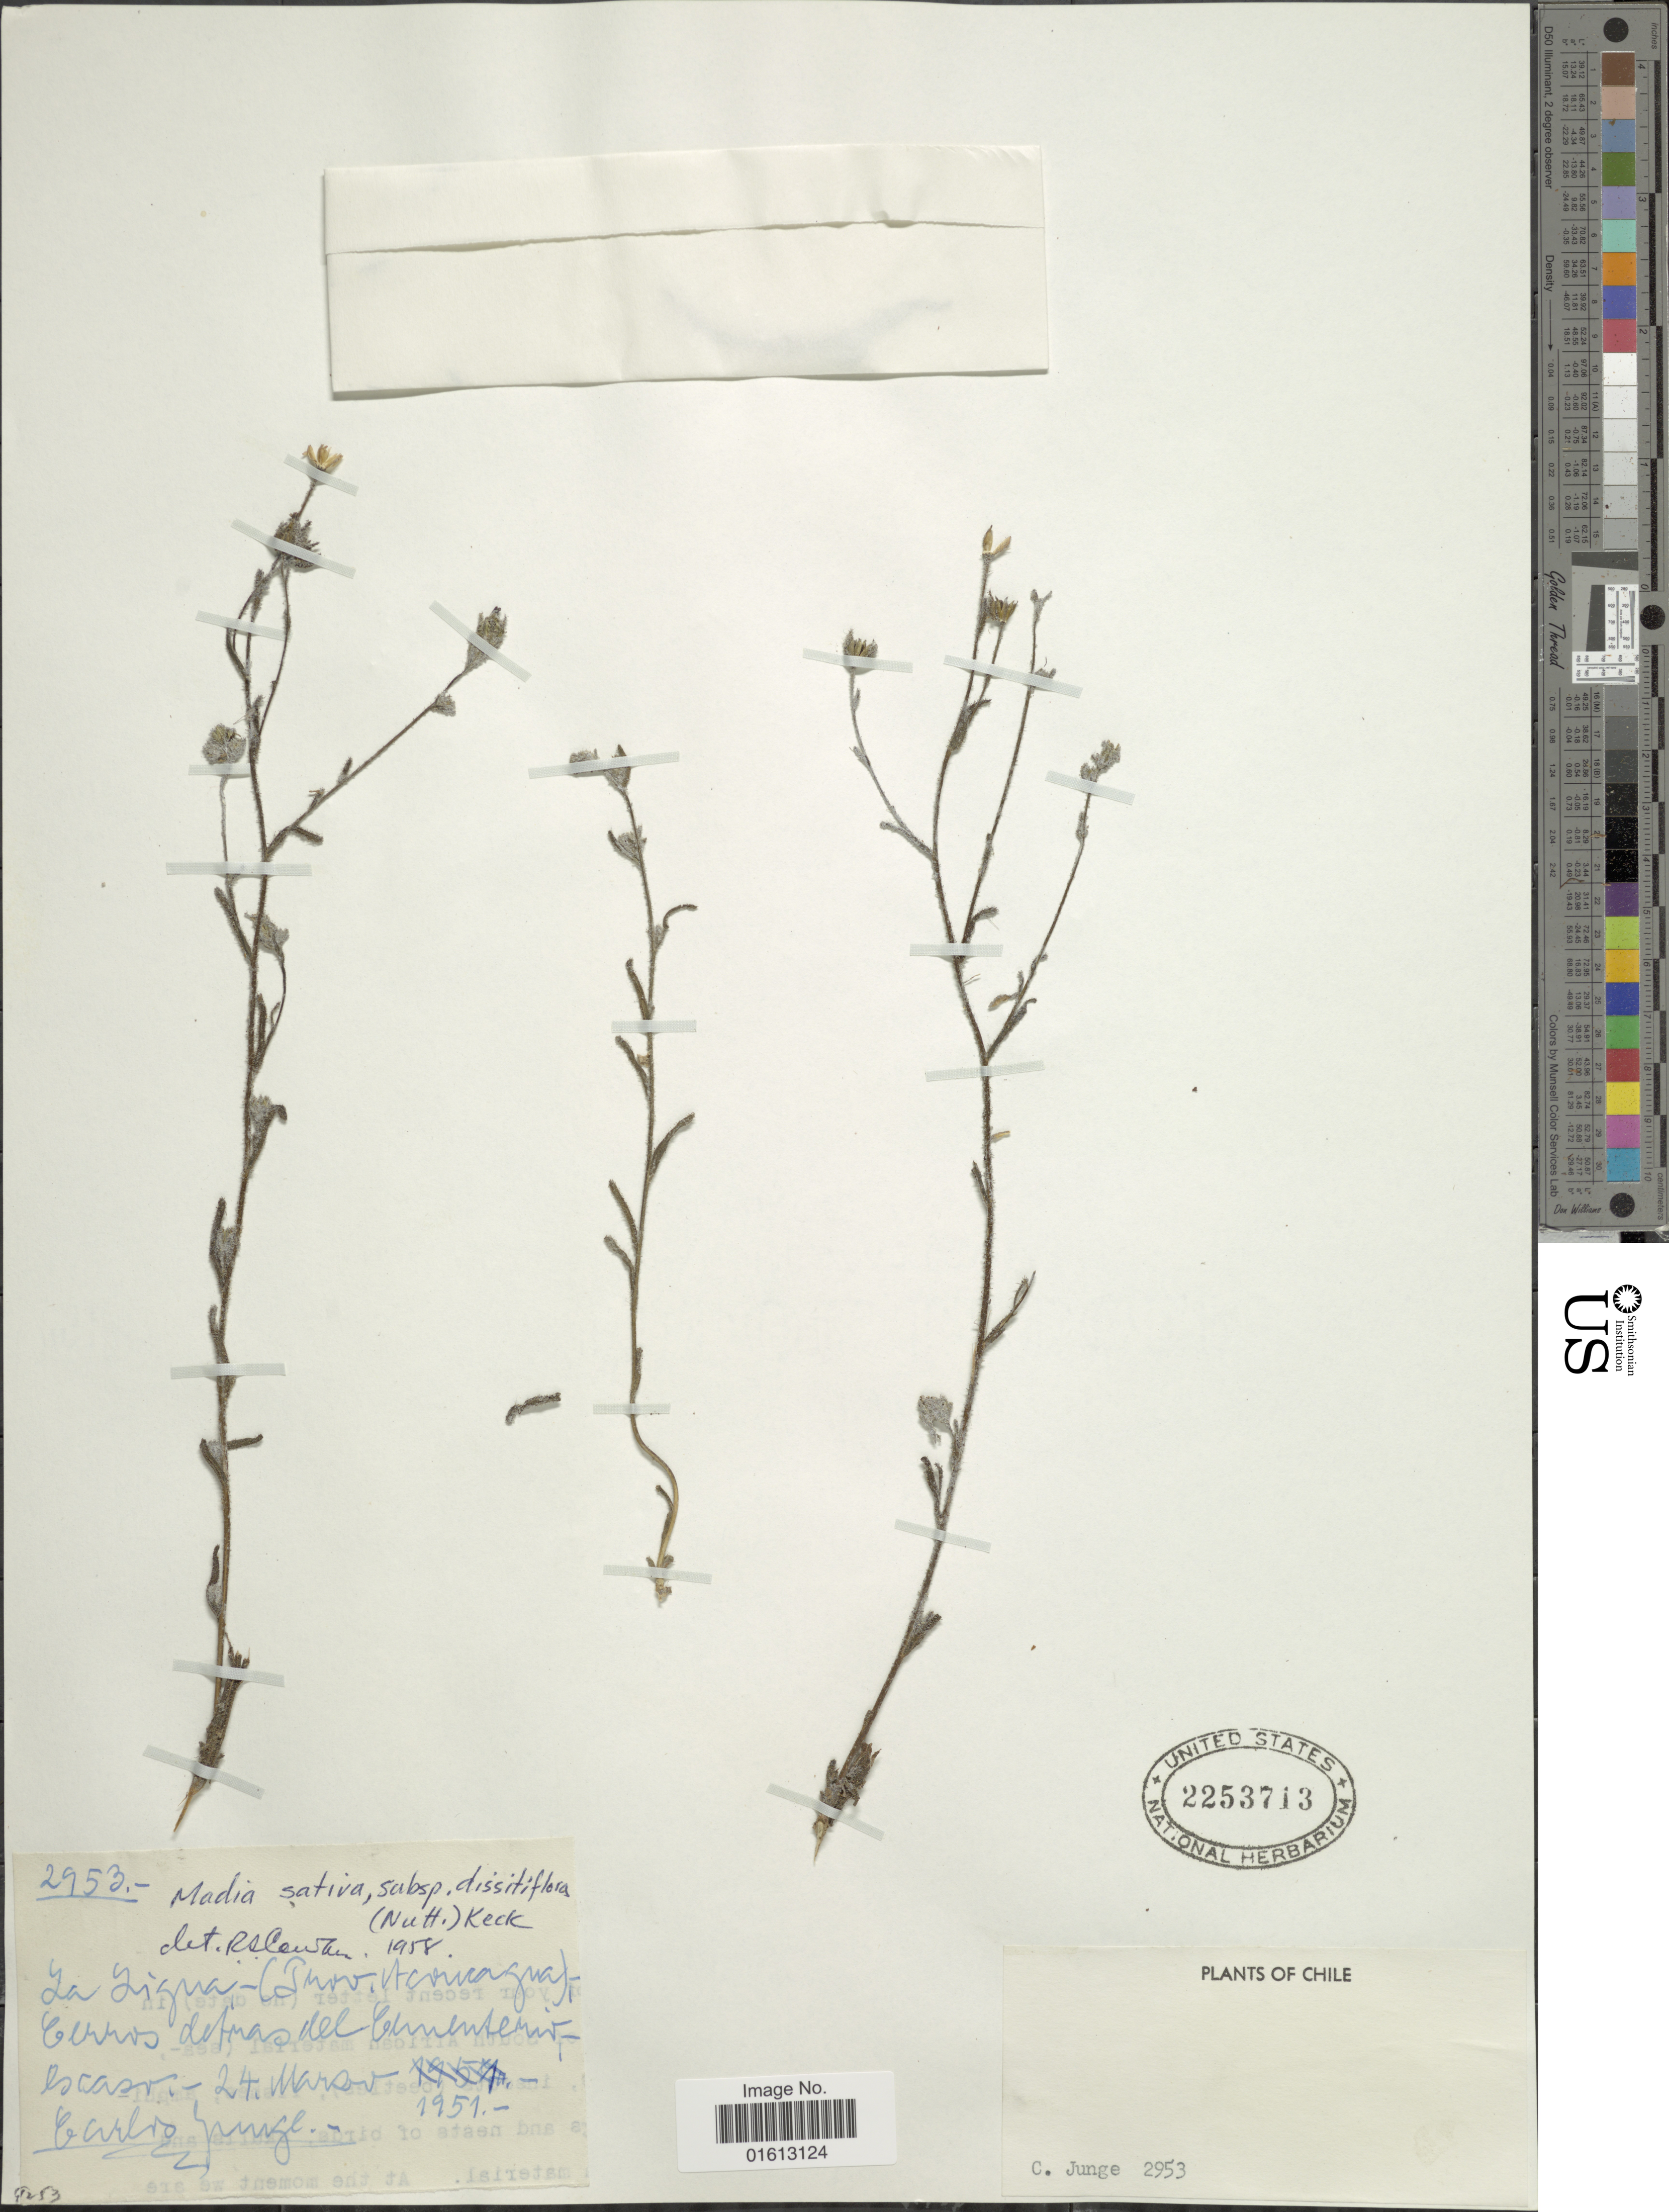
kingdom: Plantae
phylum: Tracheophyta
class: Magnoliopsida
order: Asterales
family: Asteraceae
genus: Madia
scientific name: Madia sativa subsp. dissitiflora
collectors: C. Junge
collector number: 2953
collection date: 1951-03-24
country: Chile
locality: Chile, La Ligua - (Prov. Aconcagua) Cerros detrás del cementerio.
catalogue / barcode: US 2253713